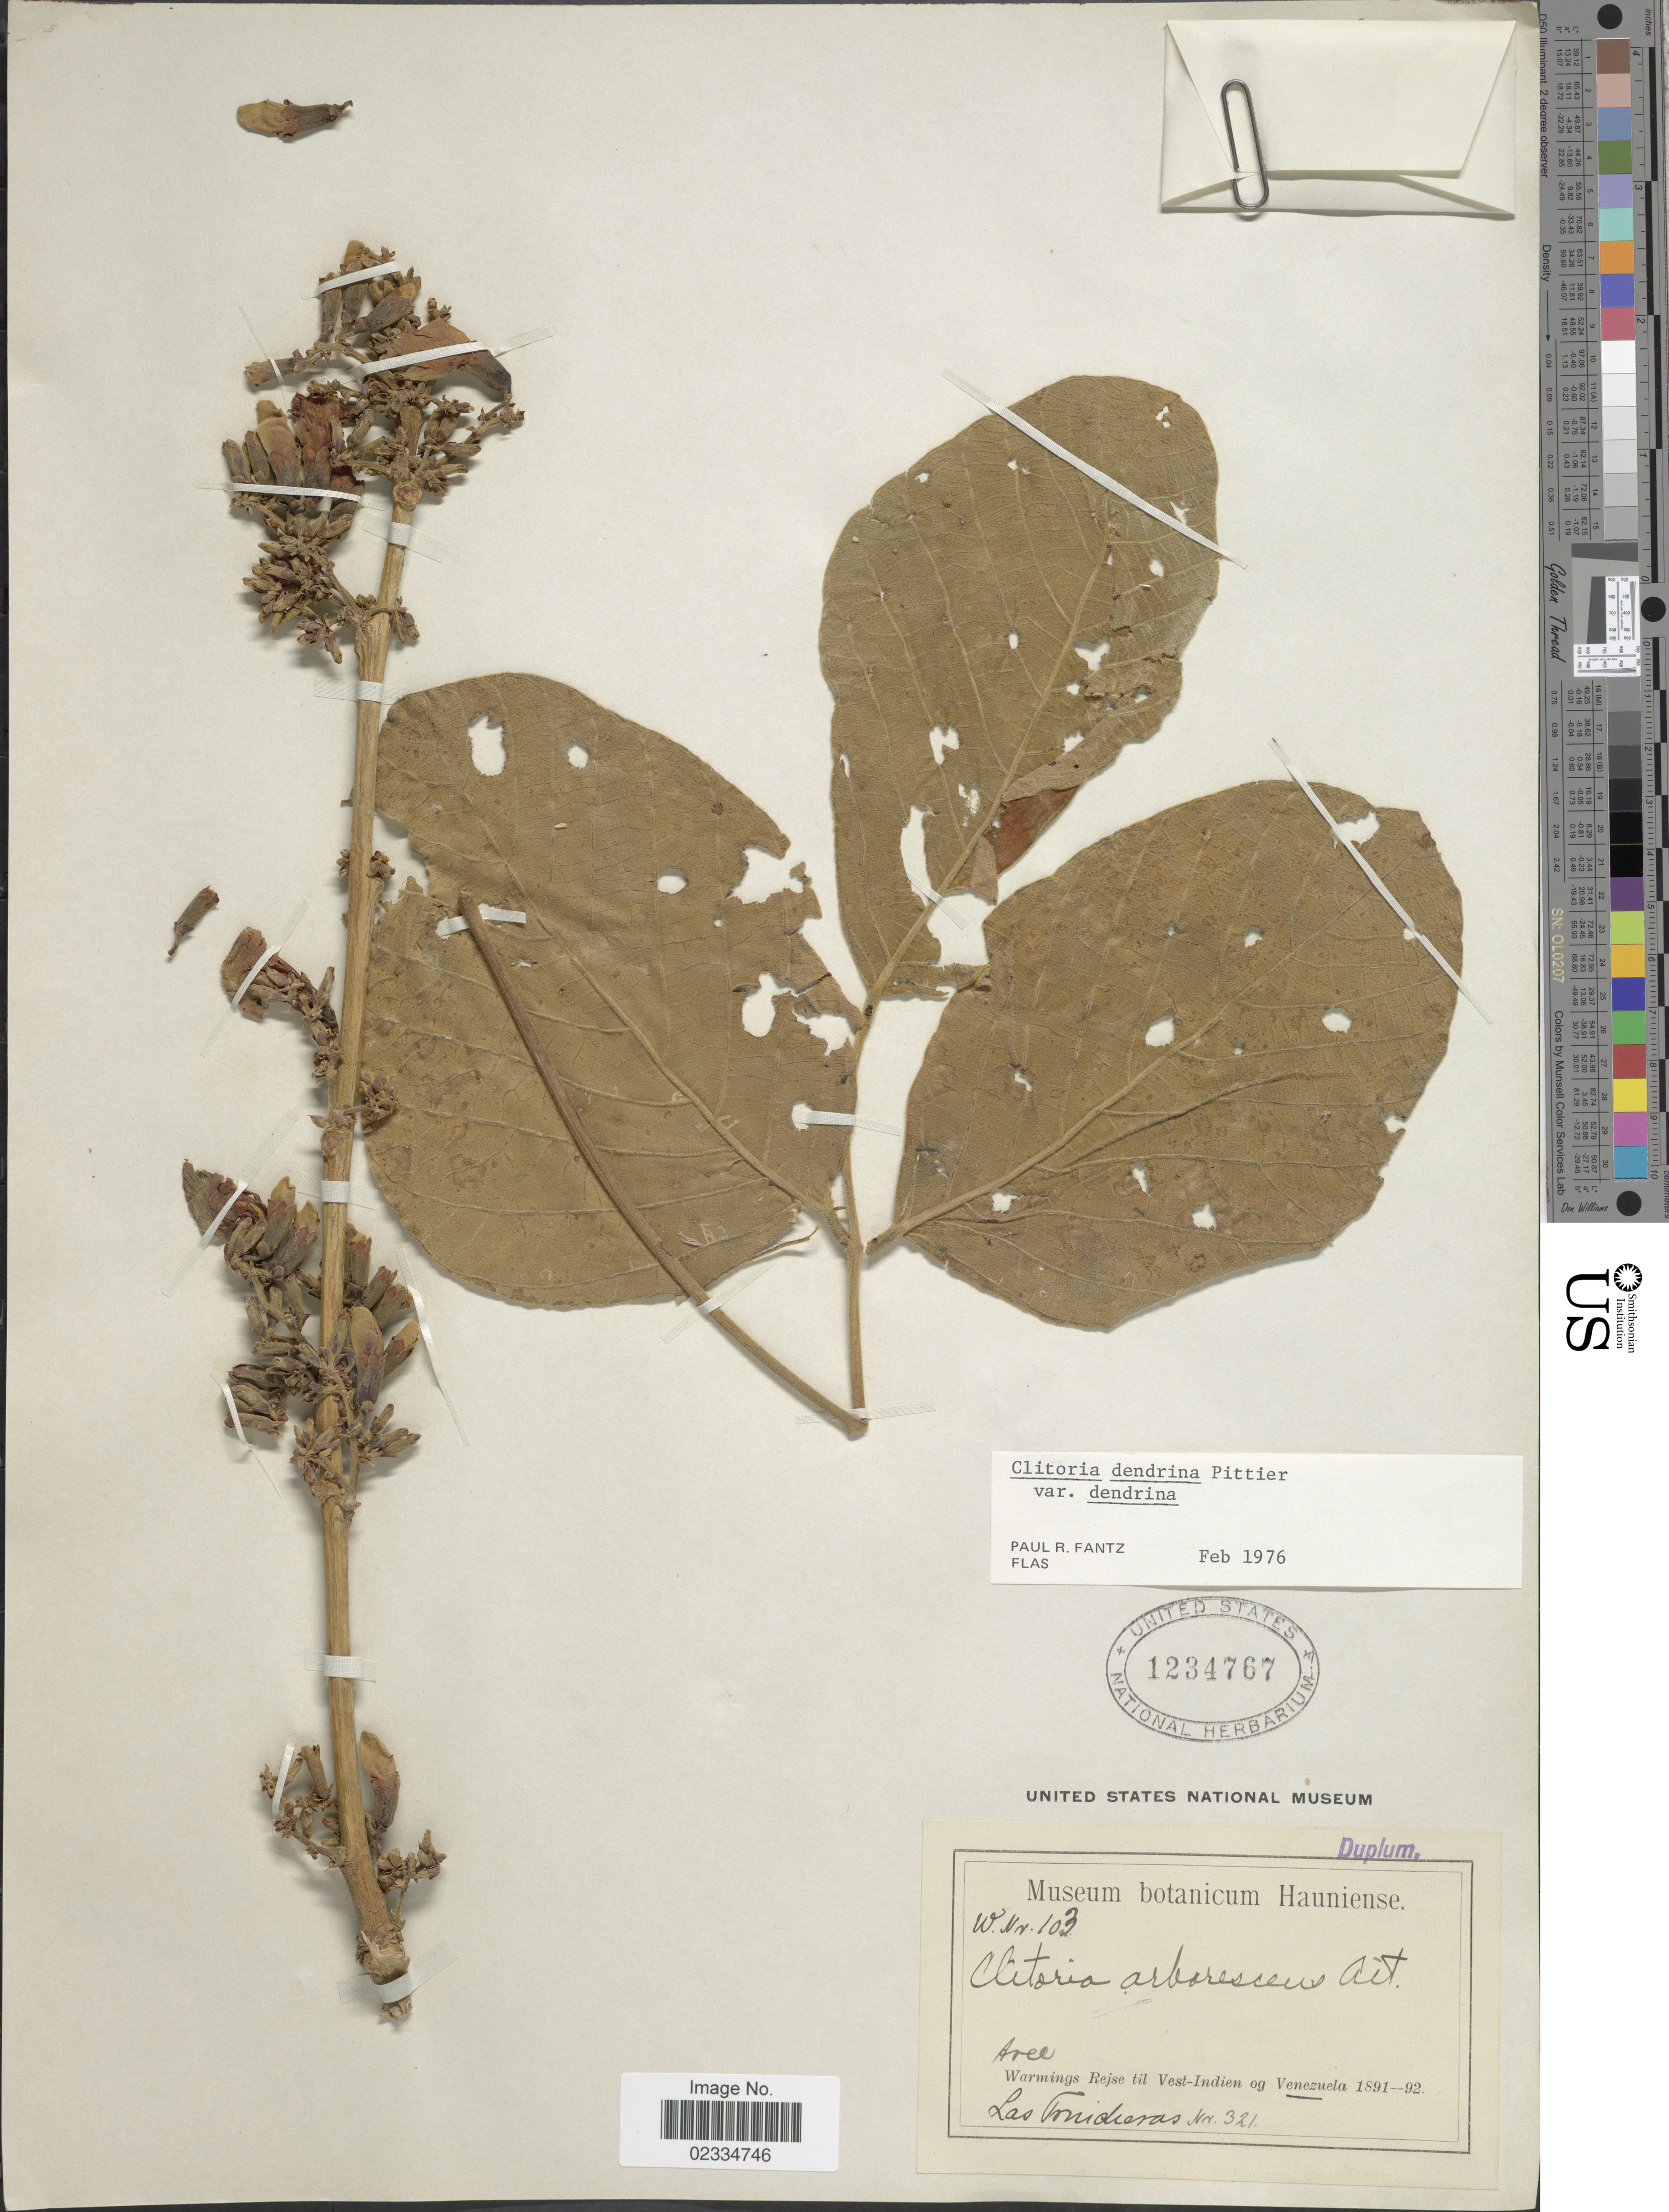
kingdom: Plantae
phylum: Tracheophyta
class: Magnoliopsida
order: Fabales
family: Fabaceae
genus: Clitoria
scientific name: Clitoria dendrina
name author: Pittier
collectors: -. Warmings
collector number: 321/103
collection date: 1891/1892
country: Venezuela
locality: Las Fonidieras [interpreted]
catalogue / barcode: US 1234767